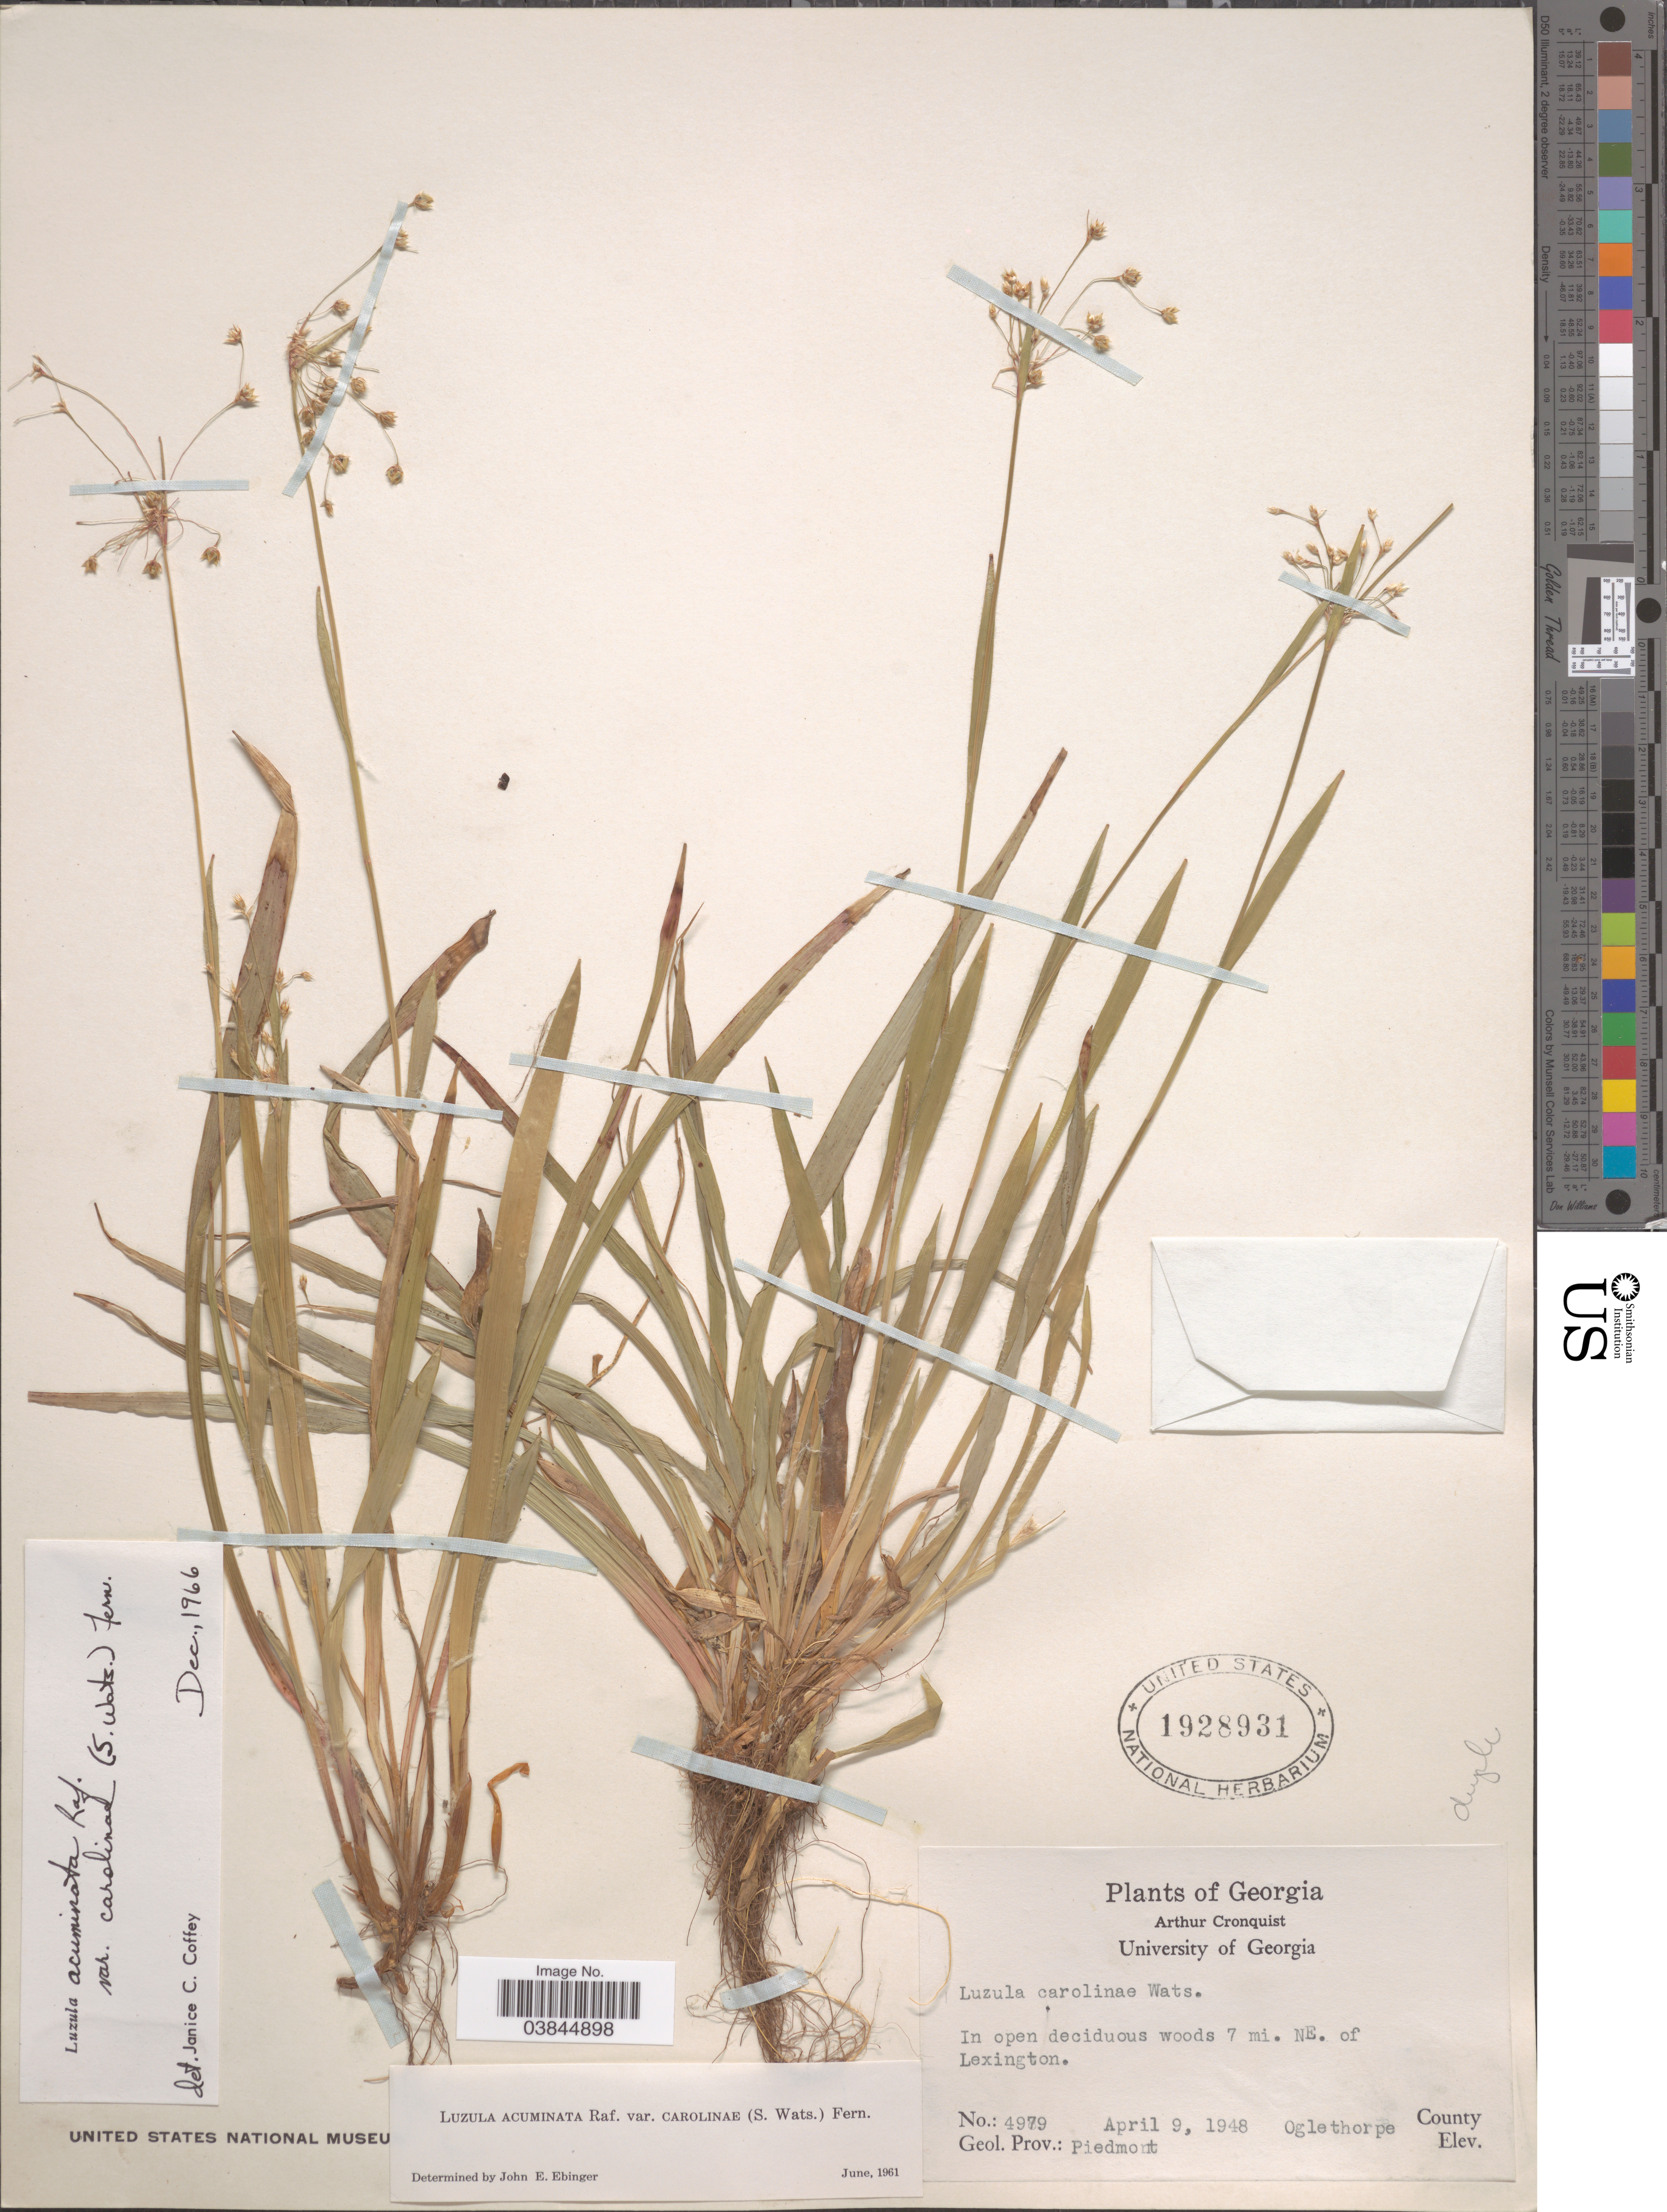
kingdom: Plantae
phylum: Tracheophyta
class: Liliopsida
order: Poales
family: Juncaceae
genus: Luzula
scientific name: Luzula acuminata var. carolinae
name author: (S. Watson) Fernald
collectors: A. J. Cronquist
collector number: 4979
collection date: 1948-04-09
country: United States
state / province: Georgia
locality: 7 mi. NE. of Lexington. Oglethorpe County. Piedmont.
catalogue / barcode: US 1928931